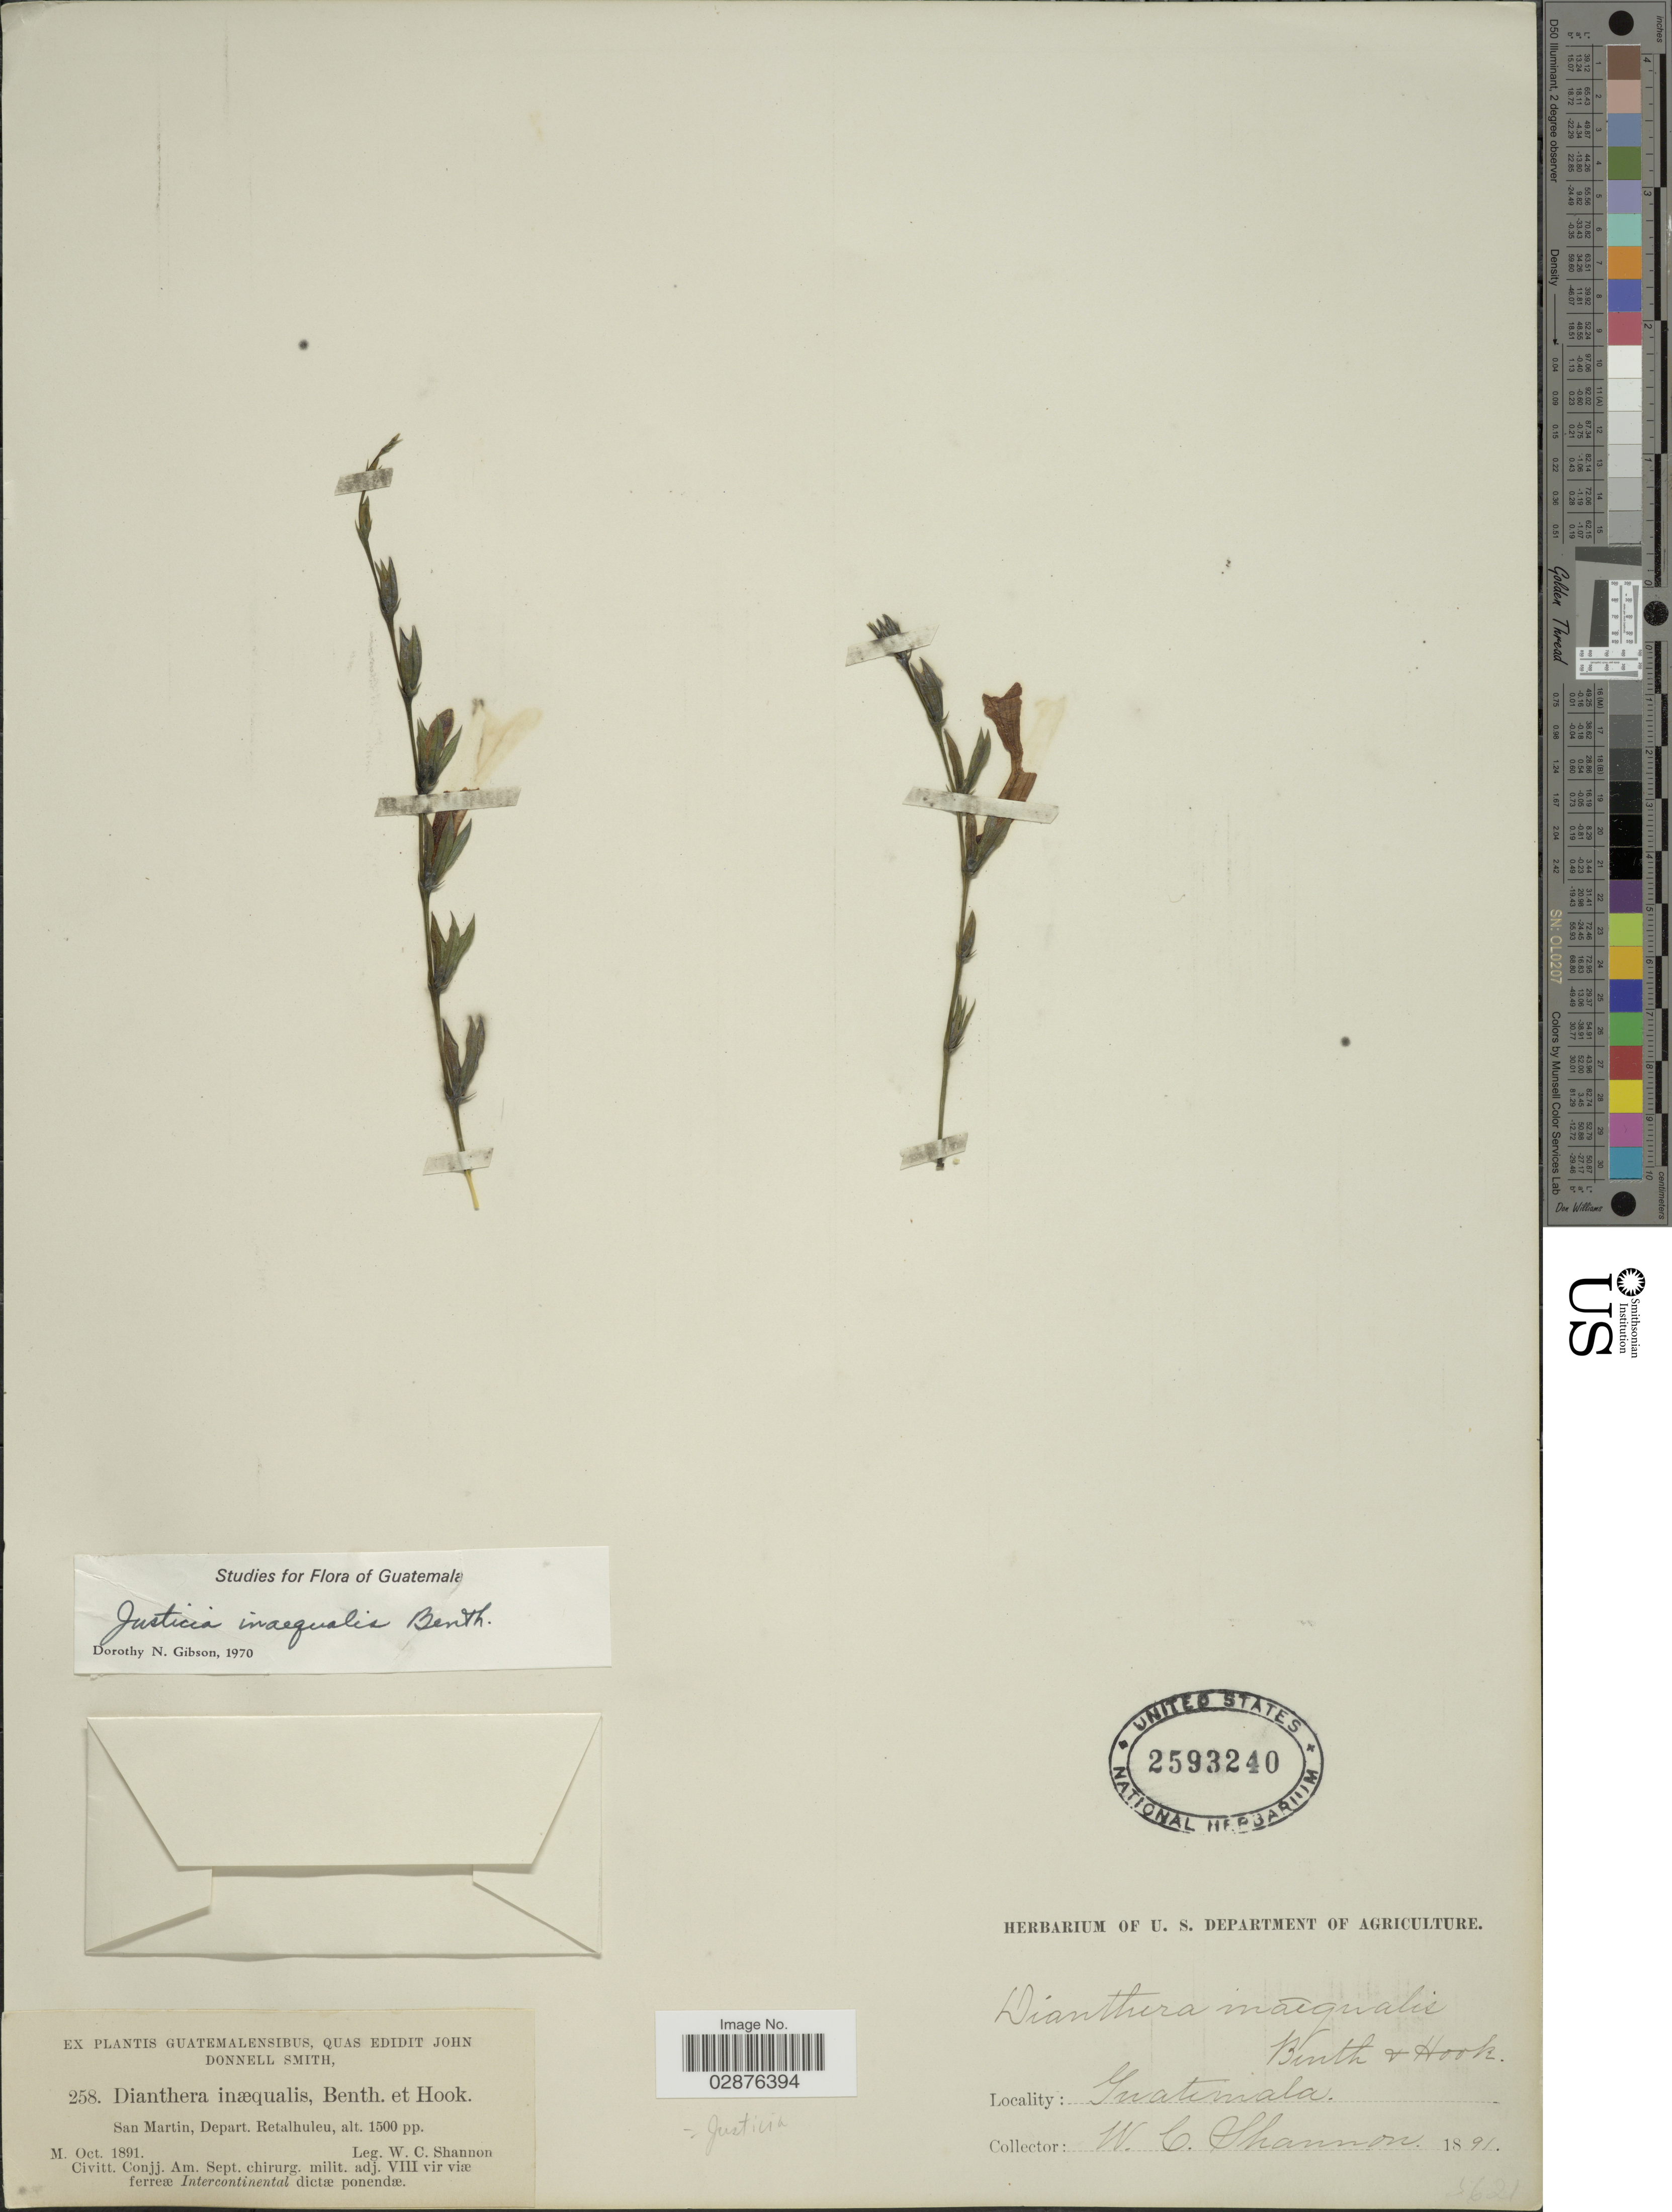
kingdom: Plantae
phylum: Tracheophyta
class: Magnoliopsida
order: Lamiales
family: Acanthaceae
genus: Justicia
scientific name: Justicia inaequalis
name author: Benth.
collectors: W. C. Shannon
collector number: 258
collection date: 1891-10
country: Guatemala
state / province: Retalhuleu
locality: San Martin, Depart. Retalhuleu.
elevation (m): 457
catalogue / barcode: US 2593240